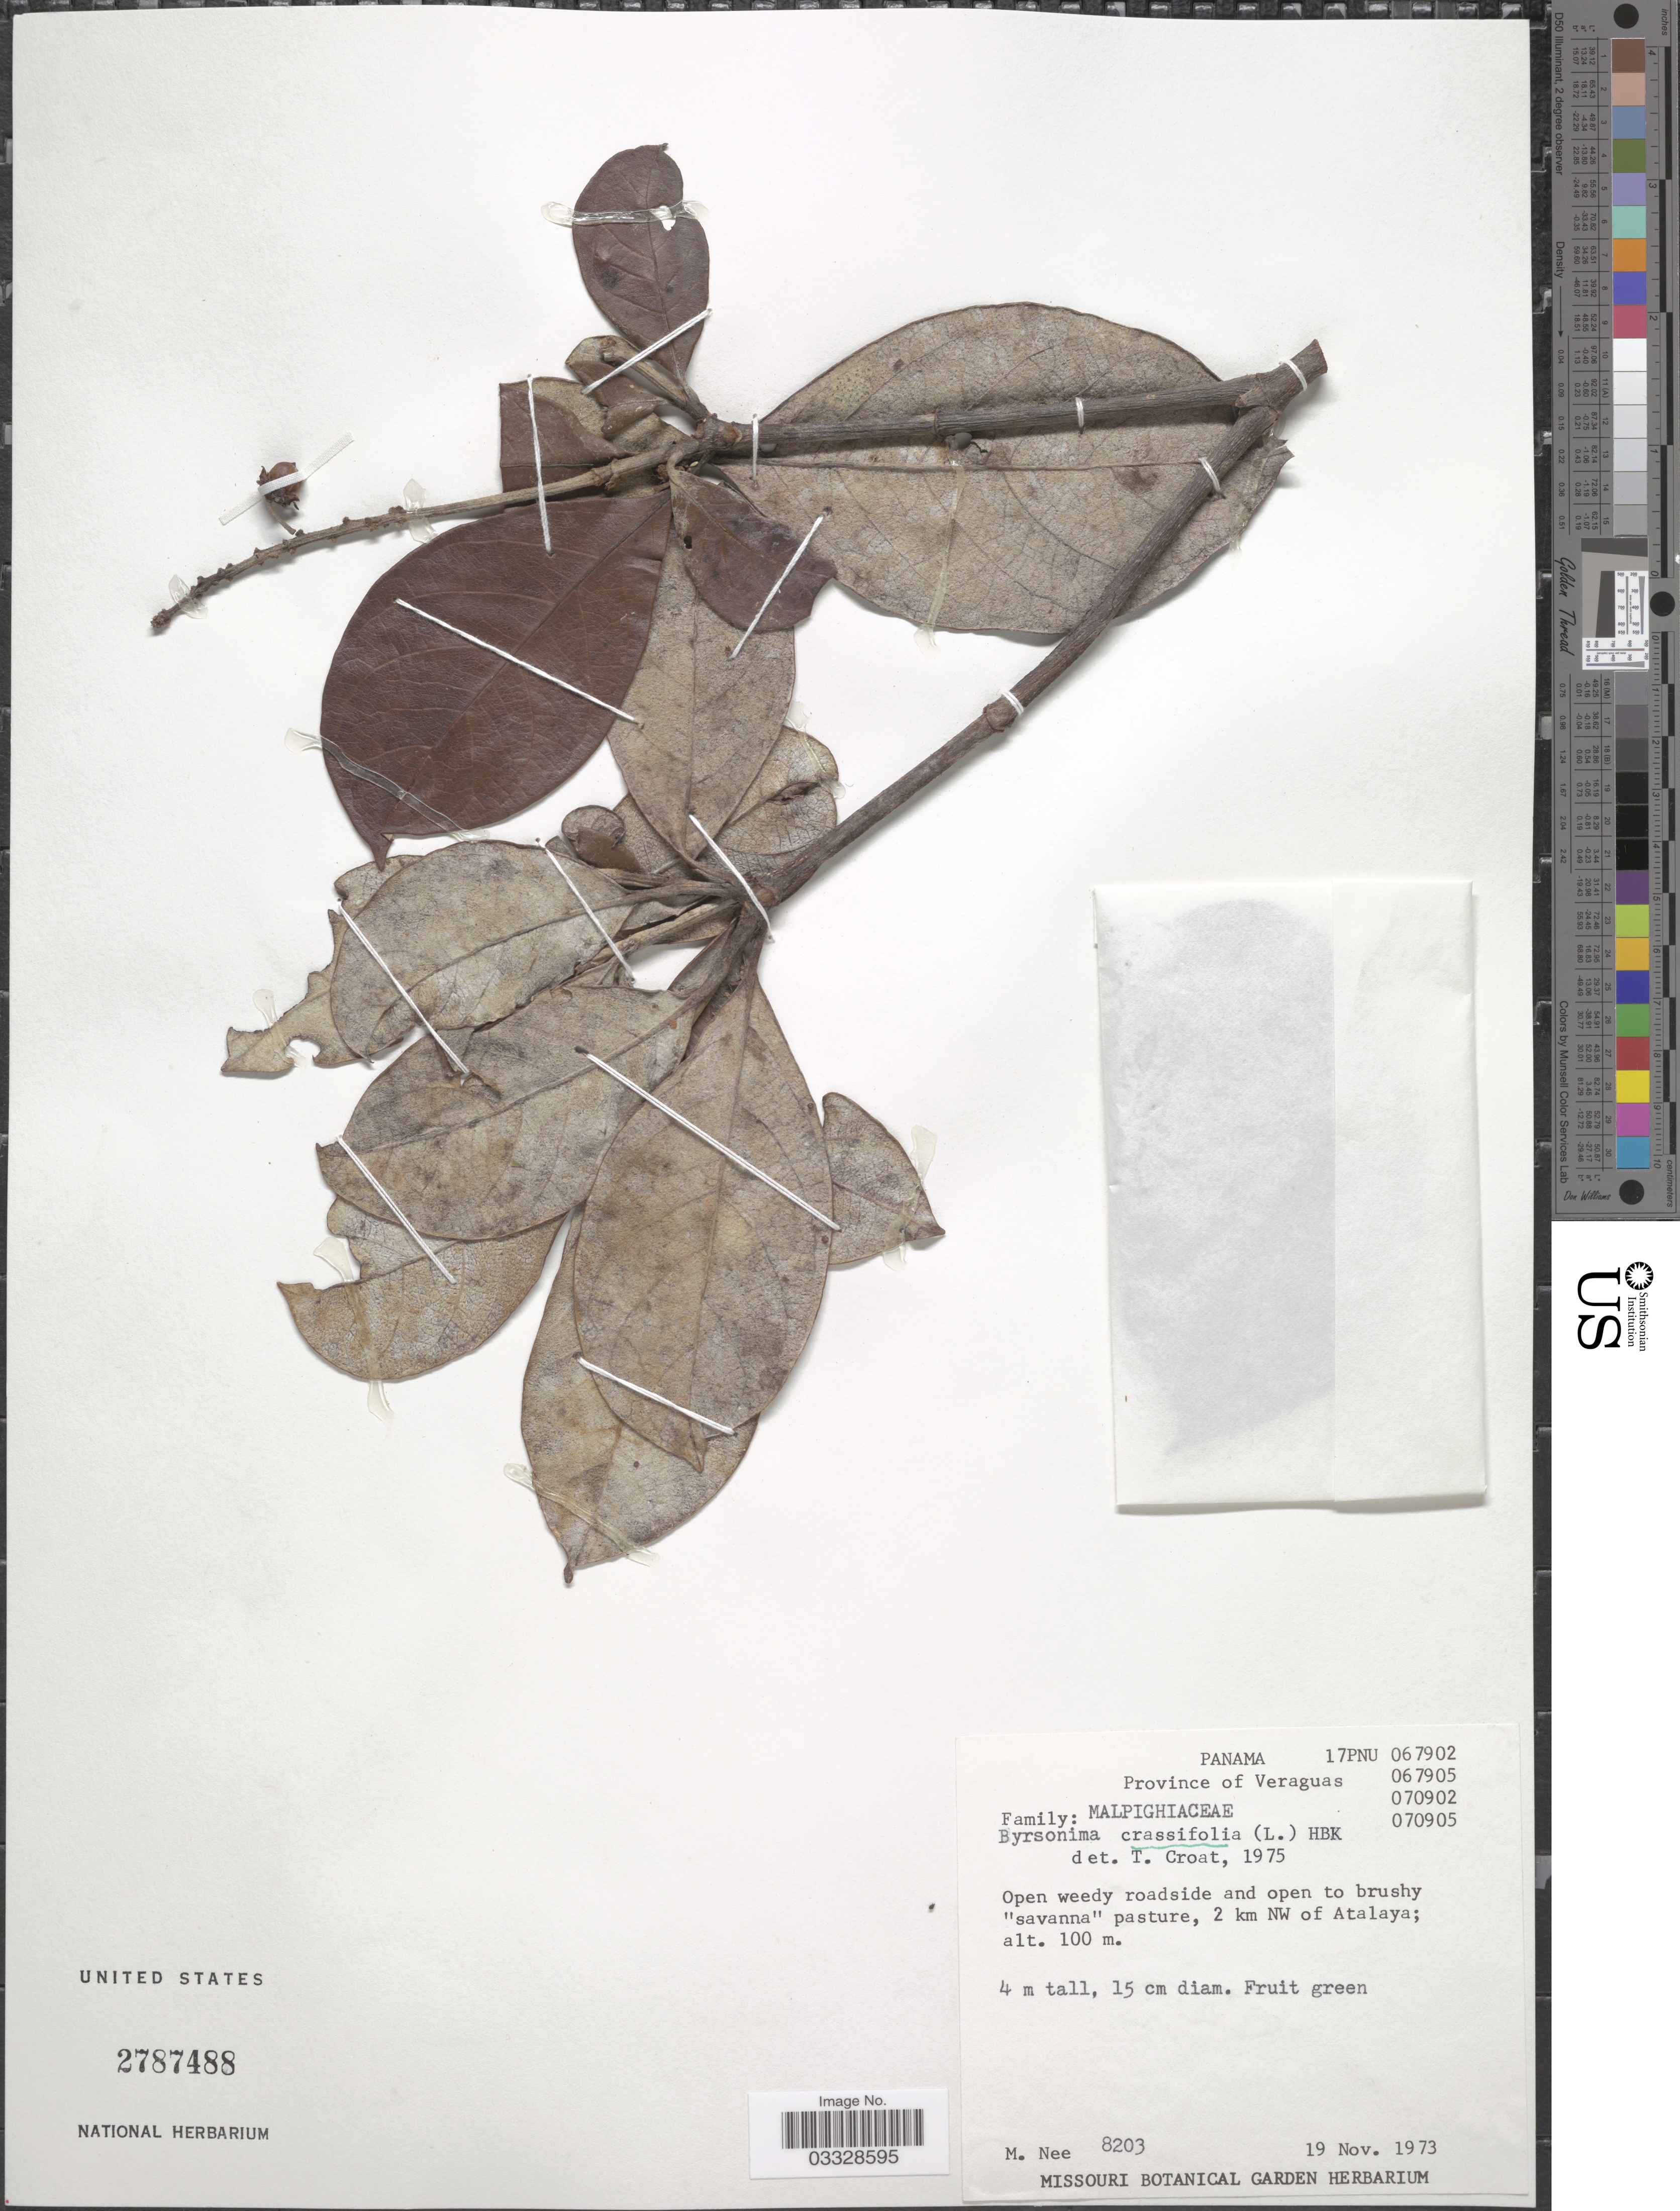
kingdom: Plantae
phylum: Tracheophyta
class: Magnoliopsida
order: Malpighiales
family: Malpighiaceae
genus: Byrsonima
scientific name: Byrsonima crassifolia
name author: (L.) Kunth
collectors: M. Nee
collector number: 8203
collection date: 1973-11-19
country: Panama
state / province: Veraguas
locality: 2 km NW of Atalaya.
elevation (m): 100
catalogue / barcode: US 2787488